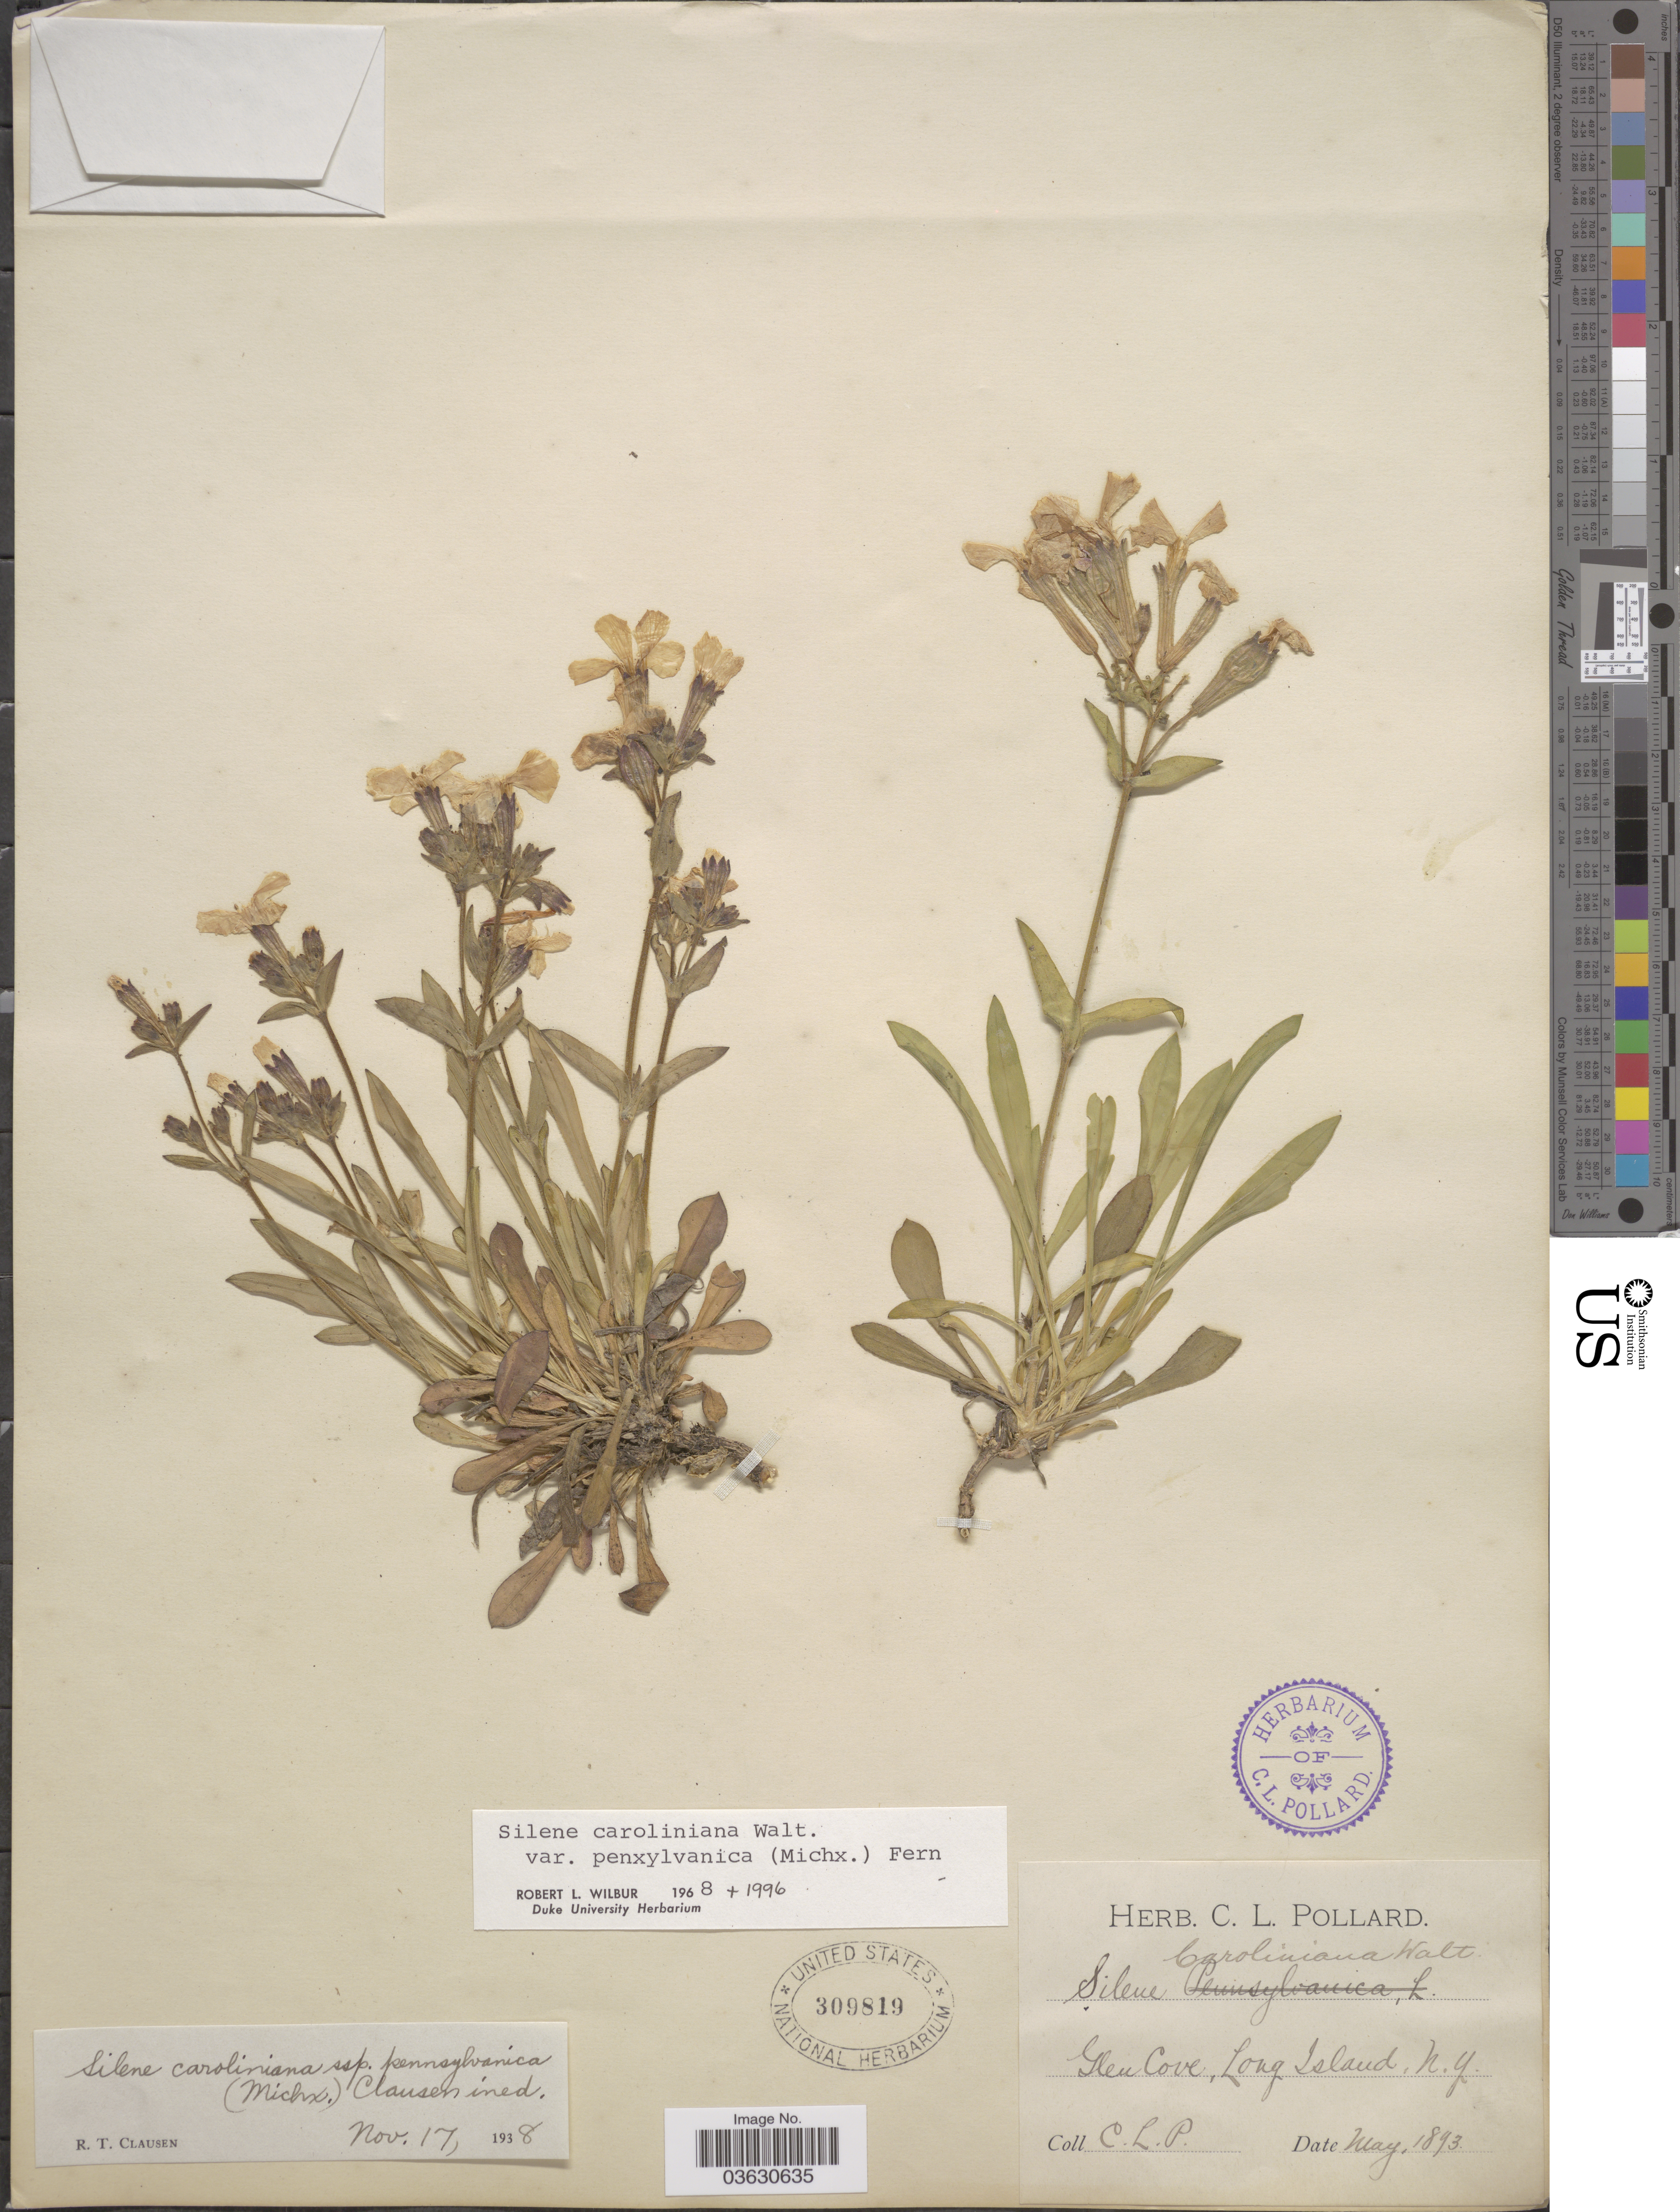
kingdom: Plantae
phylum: Tracheophyta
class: Magnoliopsida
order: Caryophyllales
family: Caryophyllaceae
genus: Silene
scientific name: Silene caroliniana var. pensylvanica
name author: (Michx.) Fernald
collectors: C. L. Pollard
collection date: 1893-05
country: United States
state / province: New York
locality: Glen Cove, Long Island.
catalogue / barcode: US 309819